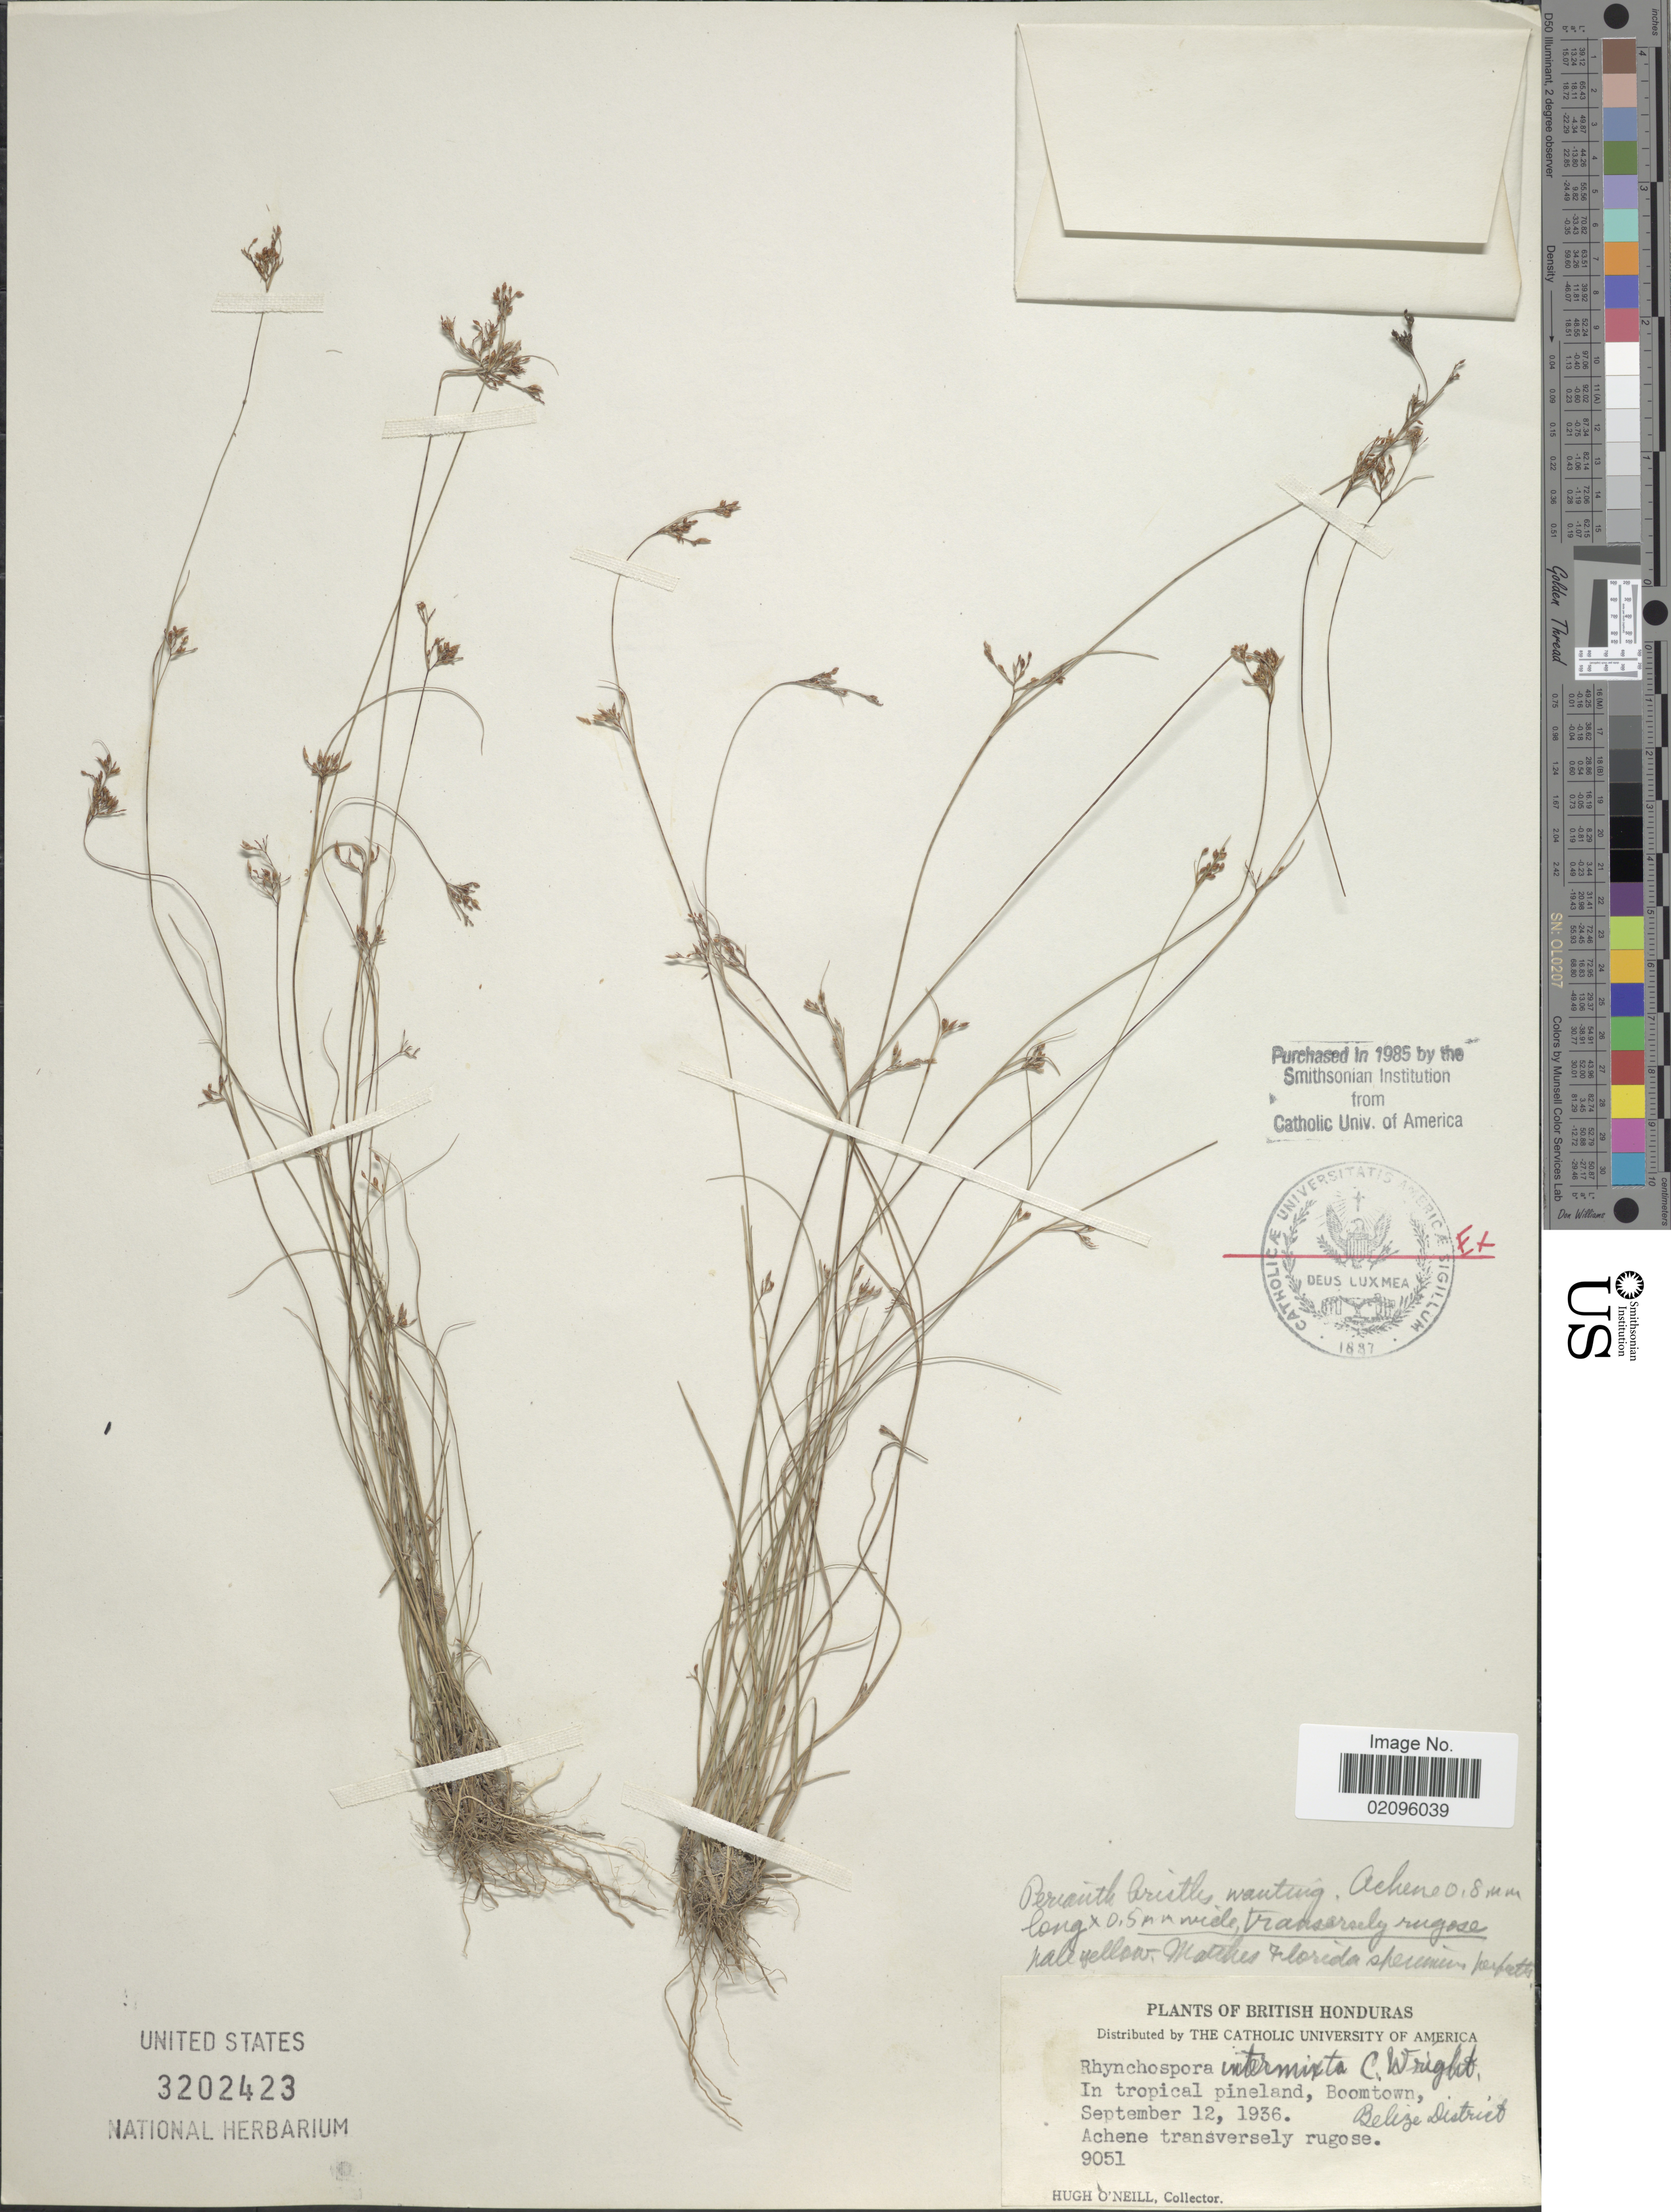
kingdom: Plantae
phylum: Tracheophyta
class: Liliopsida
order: Poales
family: Cyperaceae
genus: Rhynchospora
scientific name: Rhynchospora intermixta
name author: C. Wright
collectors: H. O'Neill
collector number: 9051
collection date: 1936-09-12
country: Belize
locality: British Honduras, Boomtown.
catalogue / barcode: US 3202423